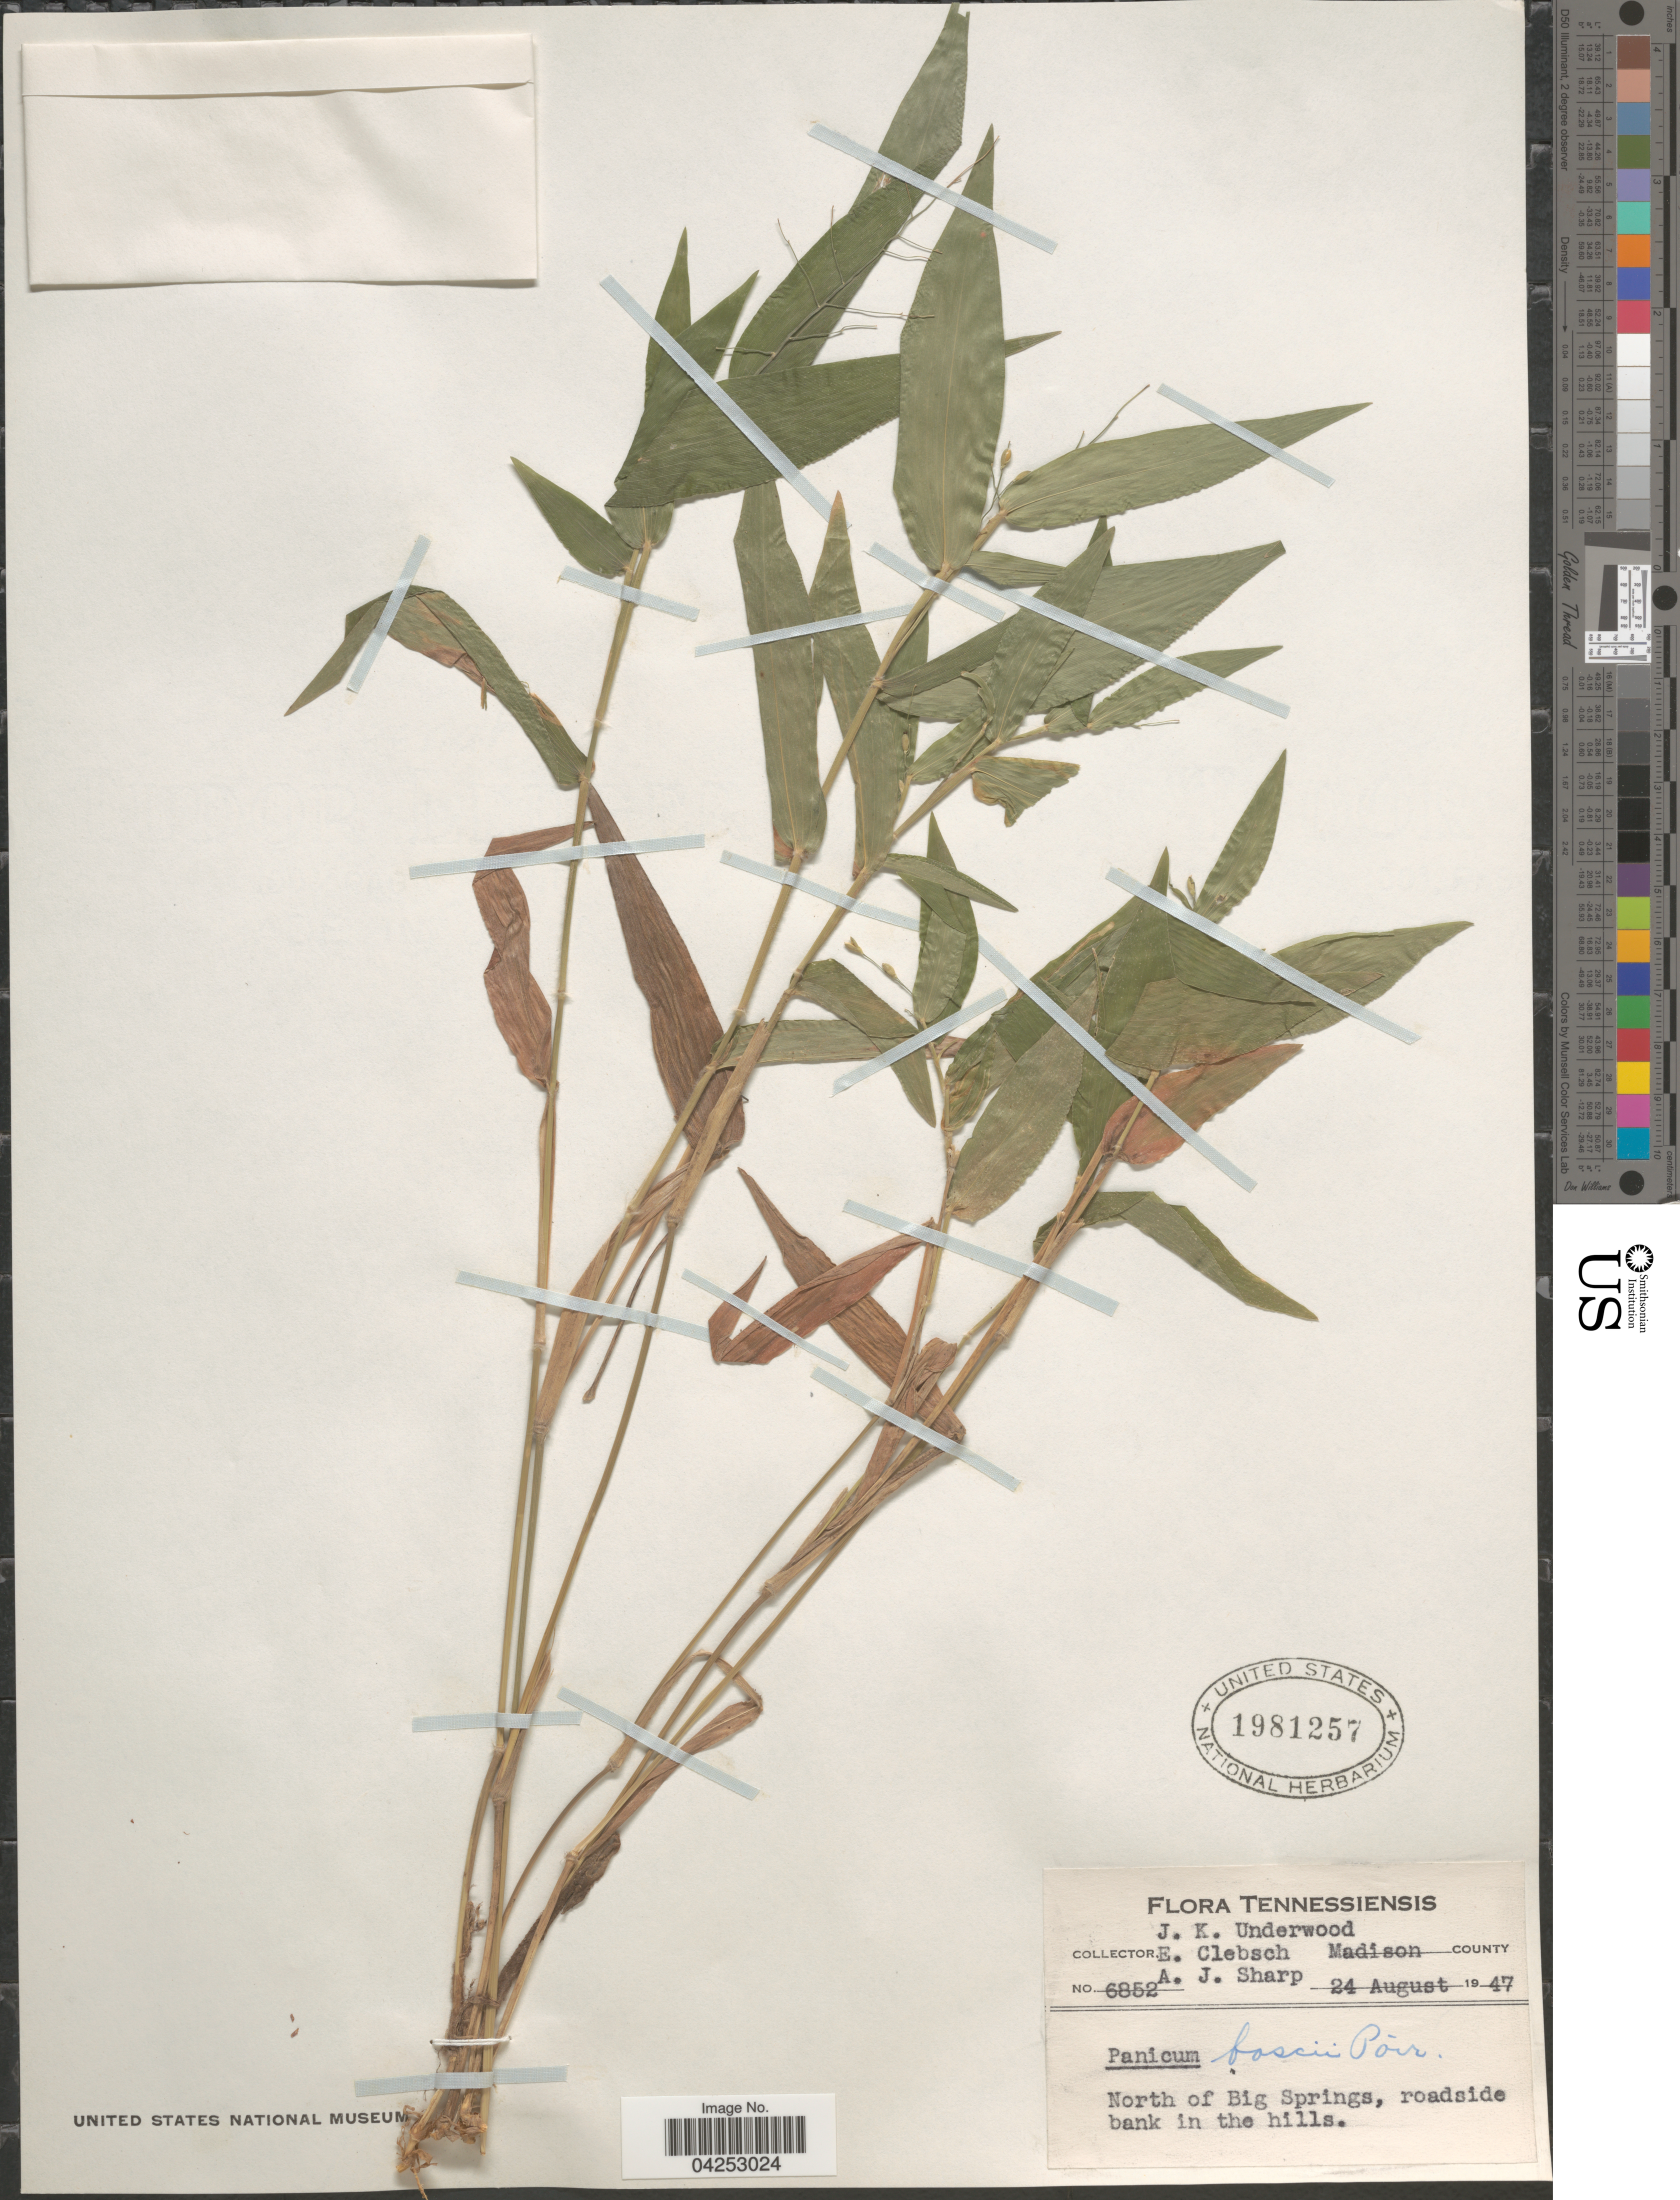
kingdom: Plantae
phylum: Tracheophyta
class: Liliopsida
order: Poales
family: Poaceae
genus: Dichanthelium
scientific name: Dichanthelium boscii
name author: (Poir.) Gould & C.A. Clark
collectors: J. K. Underwood, E. Clebsch & A. J. Sharp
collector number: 6852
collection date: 1947-08-24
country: United States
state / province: Tennessee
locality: Madison County. North of Big Springs, roadside bank in the hills.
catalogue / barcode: US 1981257